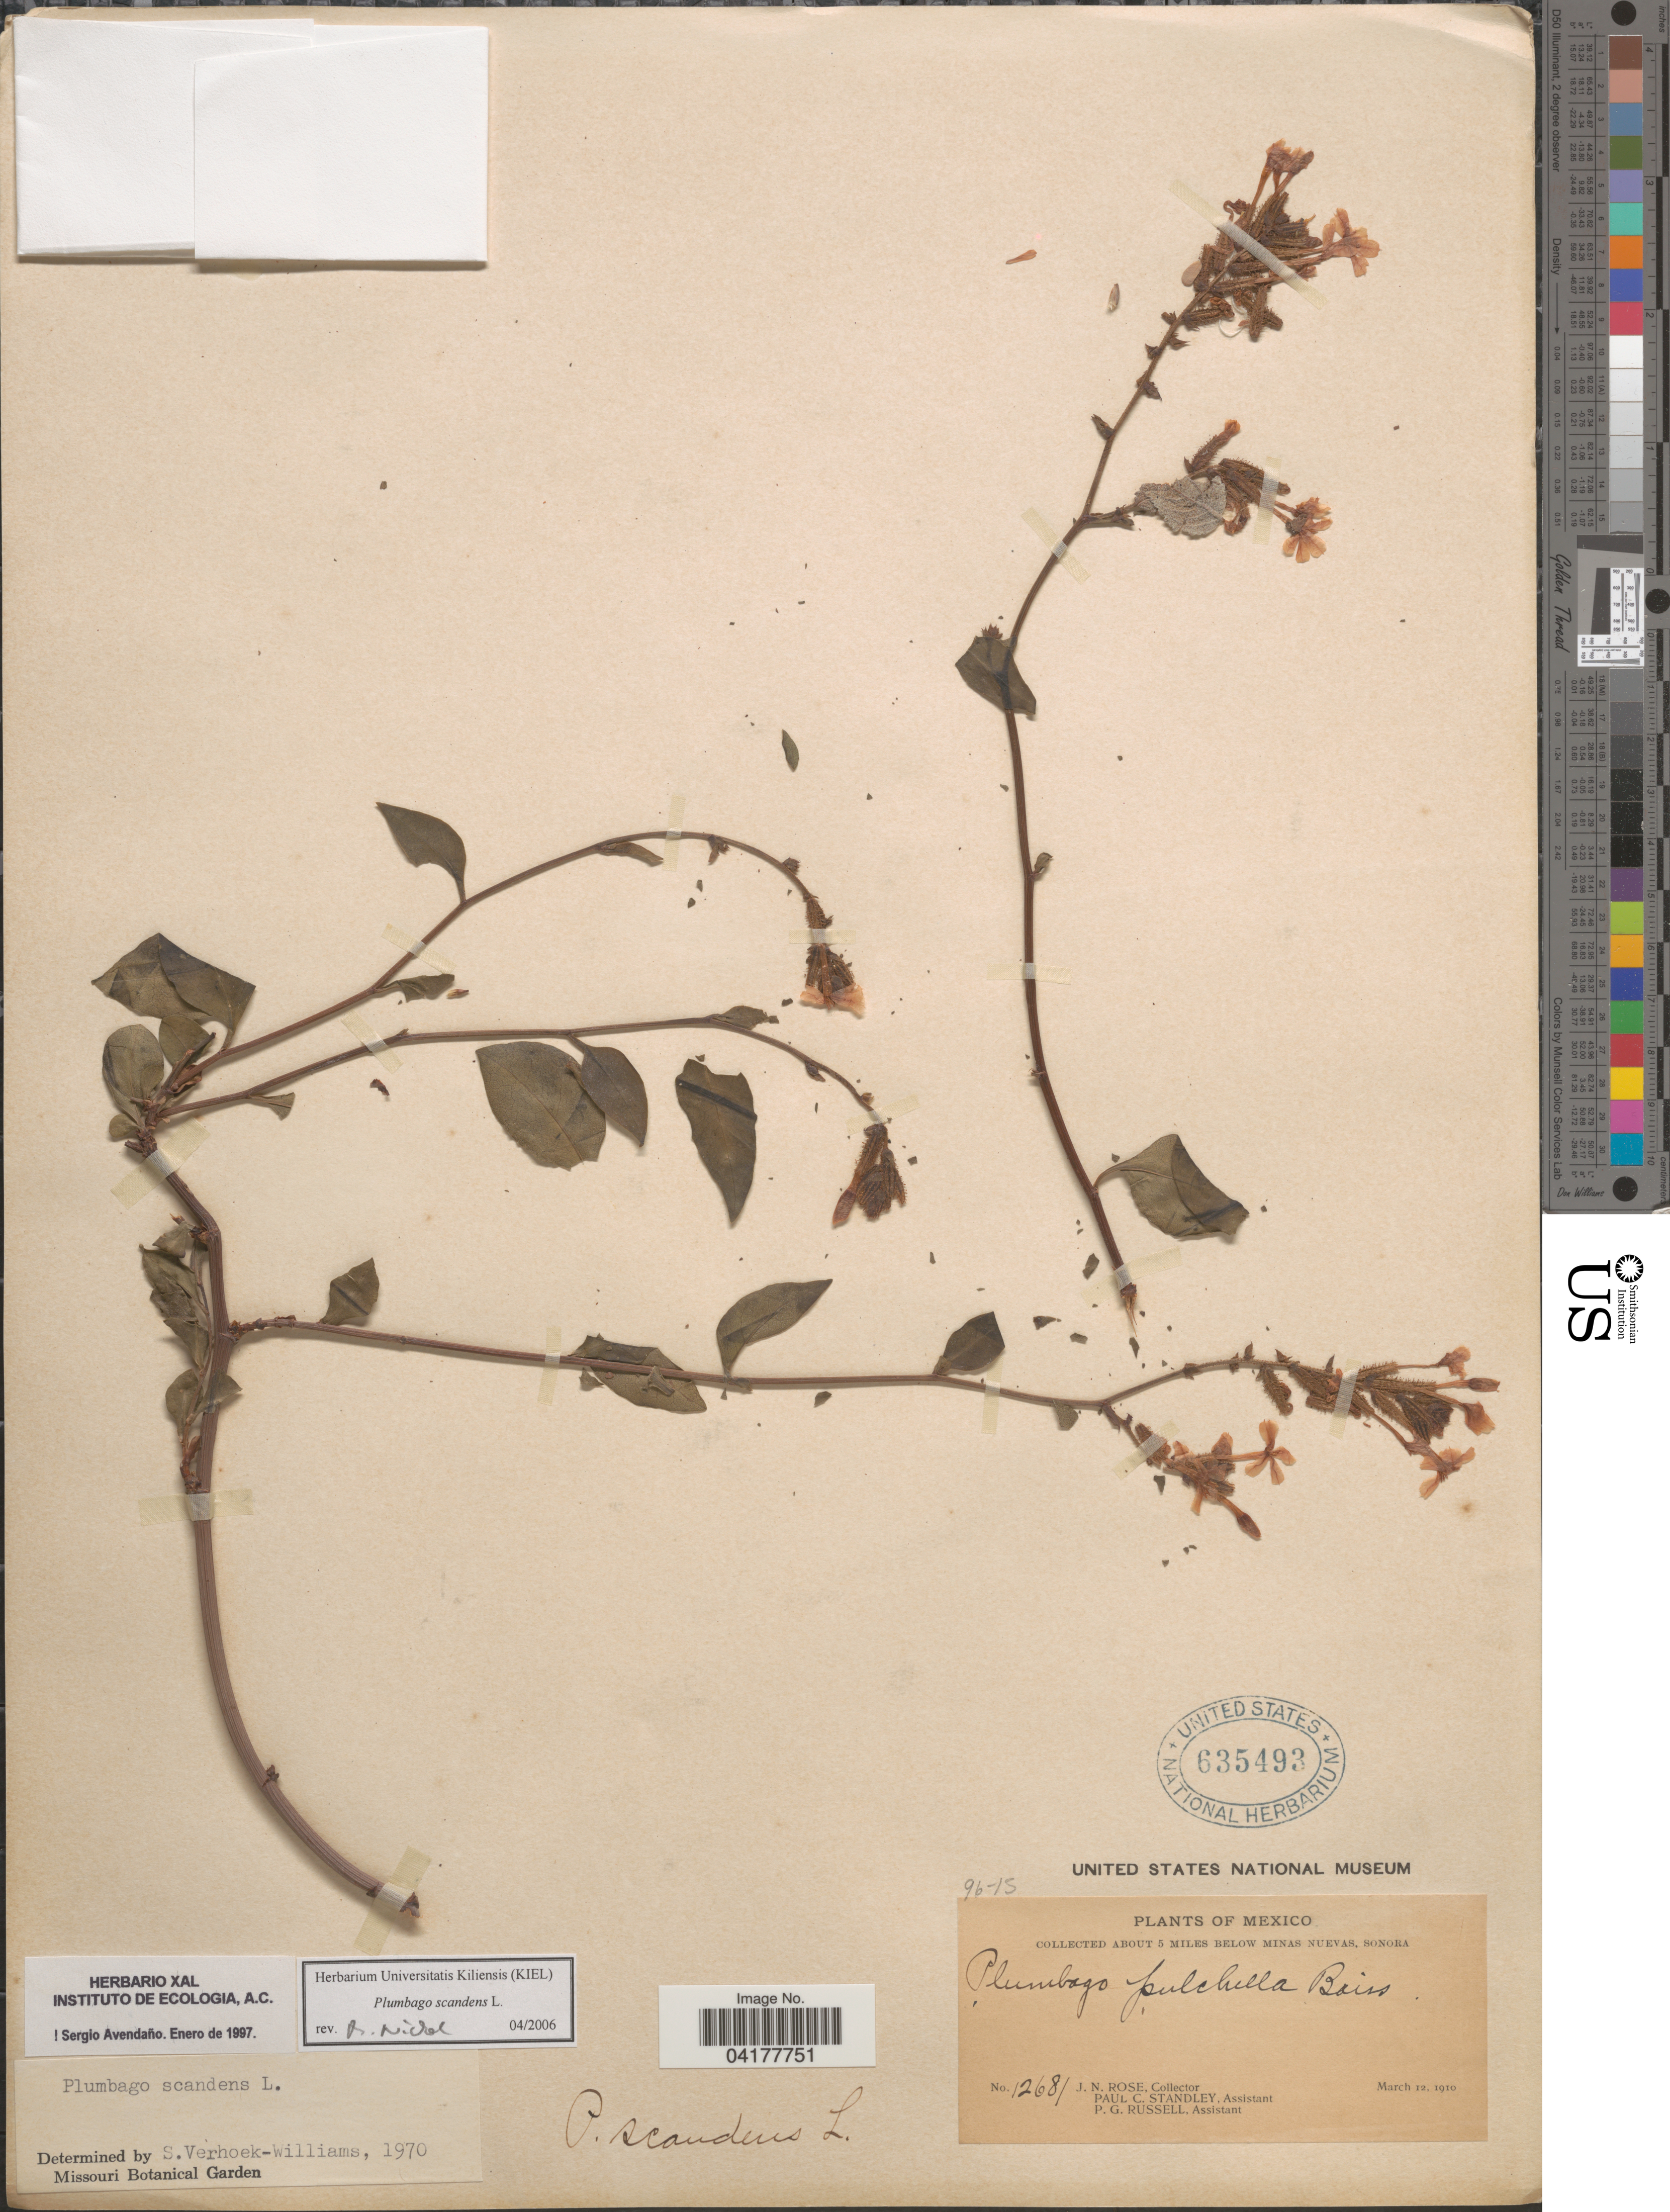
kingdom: Plantae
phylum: Tracheophyta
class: Magnoliopsida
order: Caryophyllales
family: Plumbaginaceae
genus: Plumbago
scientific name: Plumbago scandens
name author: L.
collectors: J. N. Rose, P. C. Standley & P. G. Russell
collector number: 12681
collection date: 1910-03-12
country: Mexico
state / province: Sonora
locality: About 5 miles below Minas Nuevas.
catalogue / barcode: US 635493